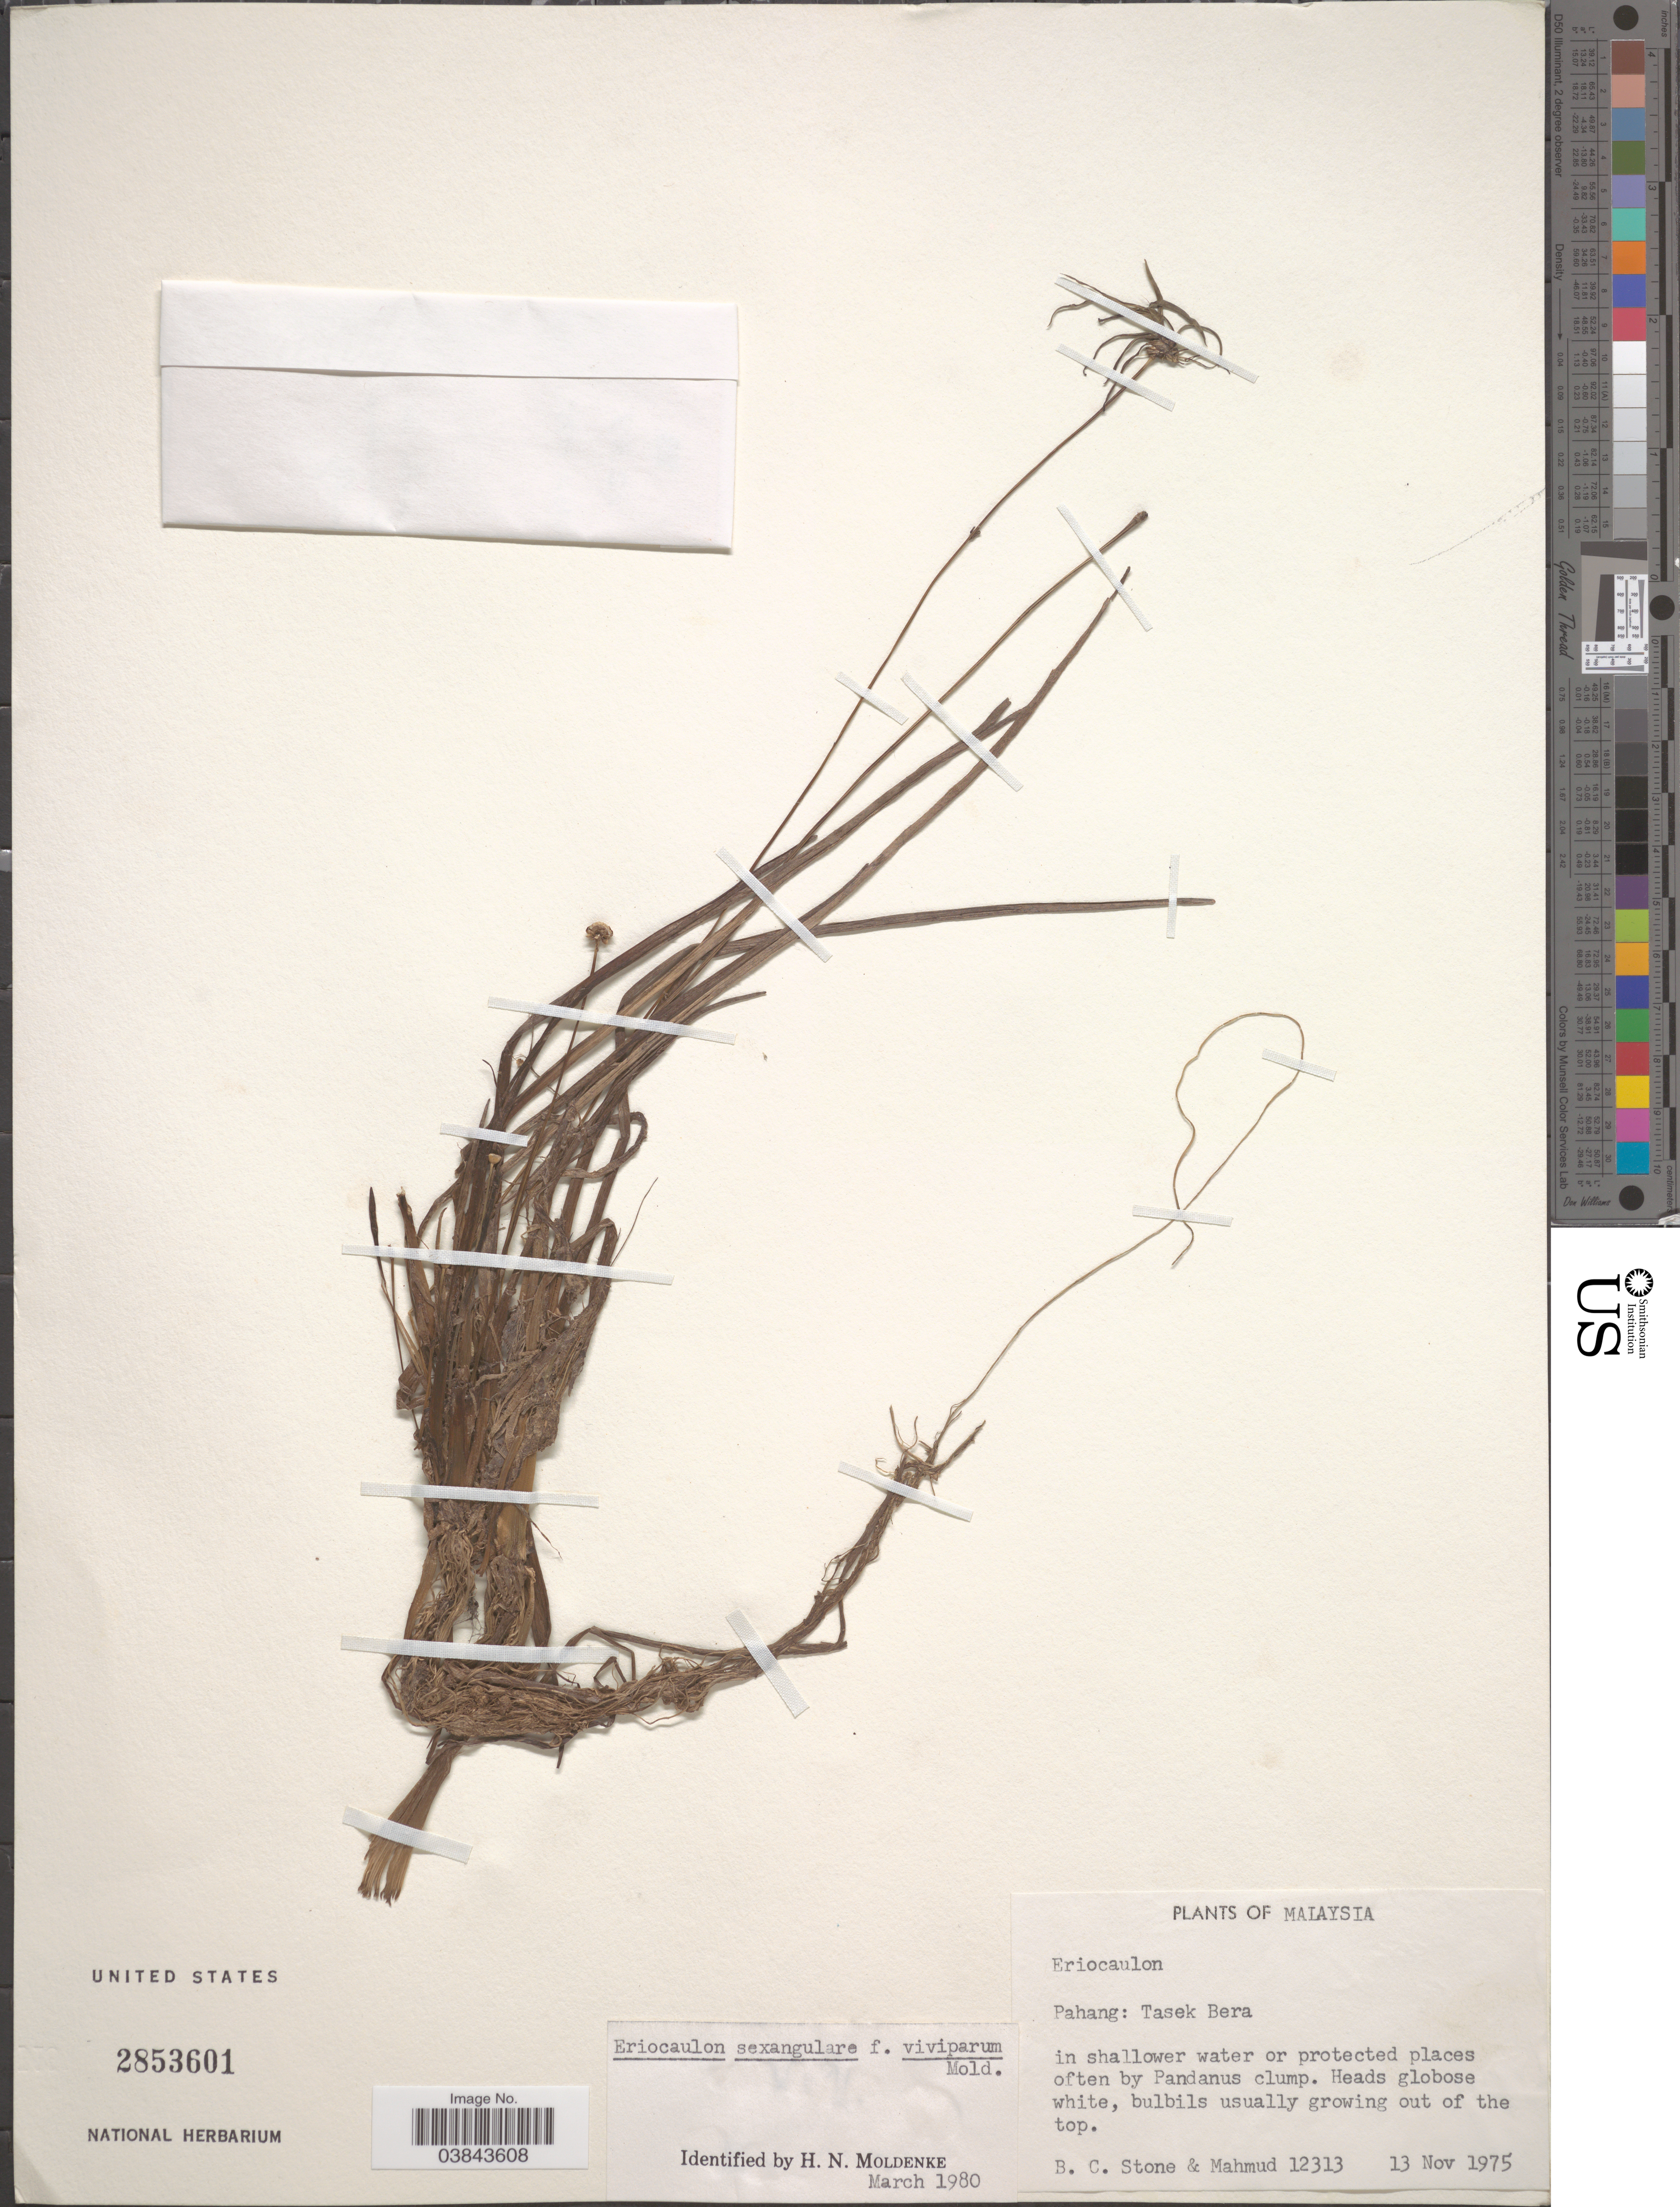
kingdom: Plantae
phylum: Tracheophyta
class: Liliopsida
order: Poales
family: Eriocaulaceae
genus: Eriocaulon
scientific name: Eriocaulon sexangulare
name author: L.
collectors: B. C. Stone & -. Mahmud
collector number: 12313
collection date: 1975-11-13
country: Malaysia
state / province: Pahang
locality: Tasek Bera.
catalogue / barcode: US 2853601